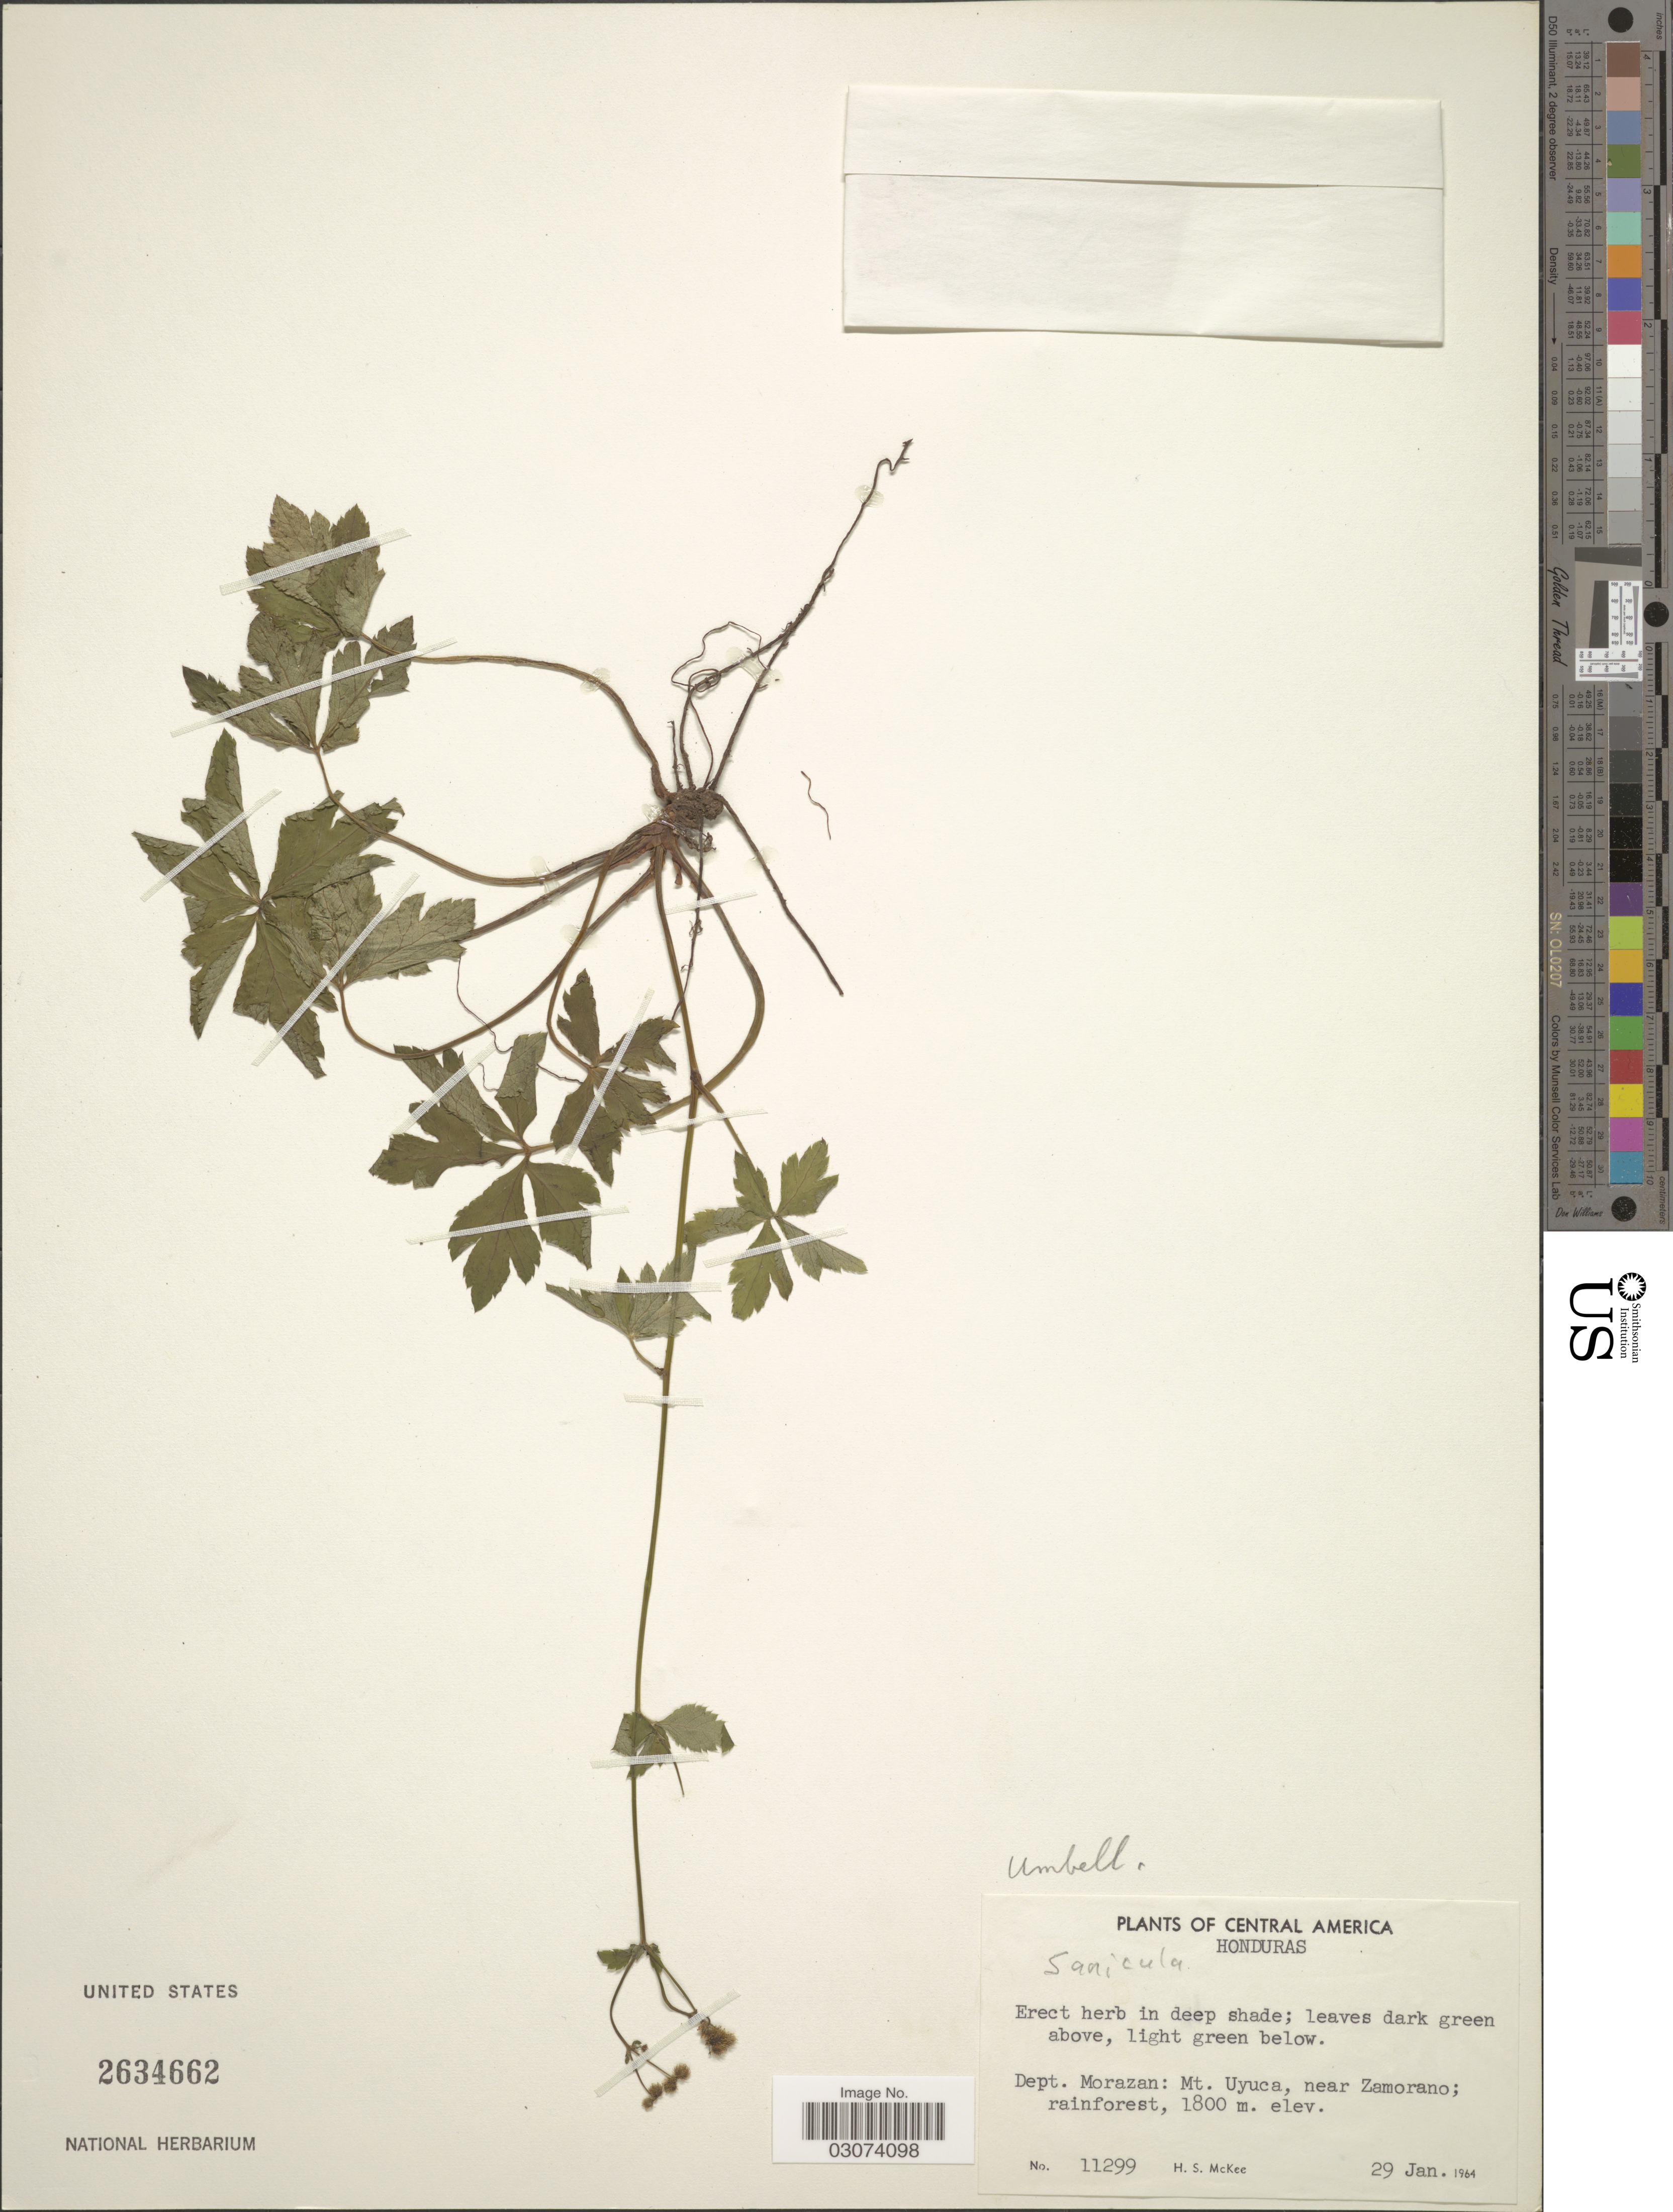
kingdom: Plantae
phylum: Tracheophyta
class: Magnoliopsida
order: Apiales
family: Apiaceae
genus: Sanicula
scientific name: Sanicula sp.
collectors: H. S. McKee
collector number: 11299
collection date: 1964-01-29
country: Honduras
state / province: Fco. Morazán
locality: Central America. Dept. Morazan: Mt. Uyuca, near Zamorano; rainforest.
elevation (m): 1800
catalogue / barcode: US 2634662